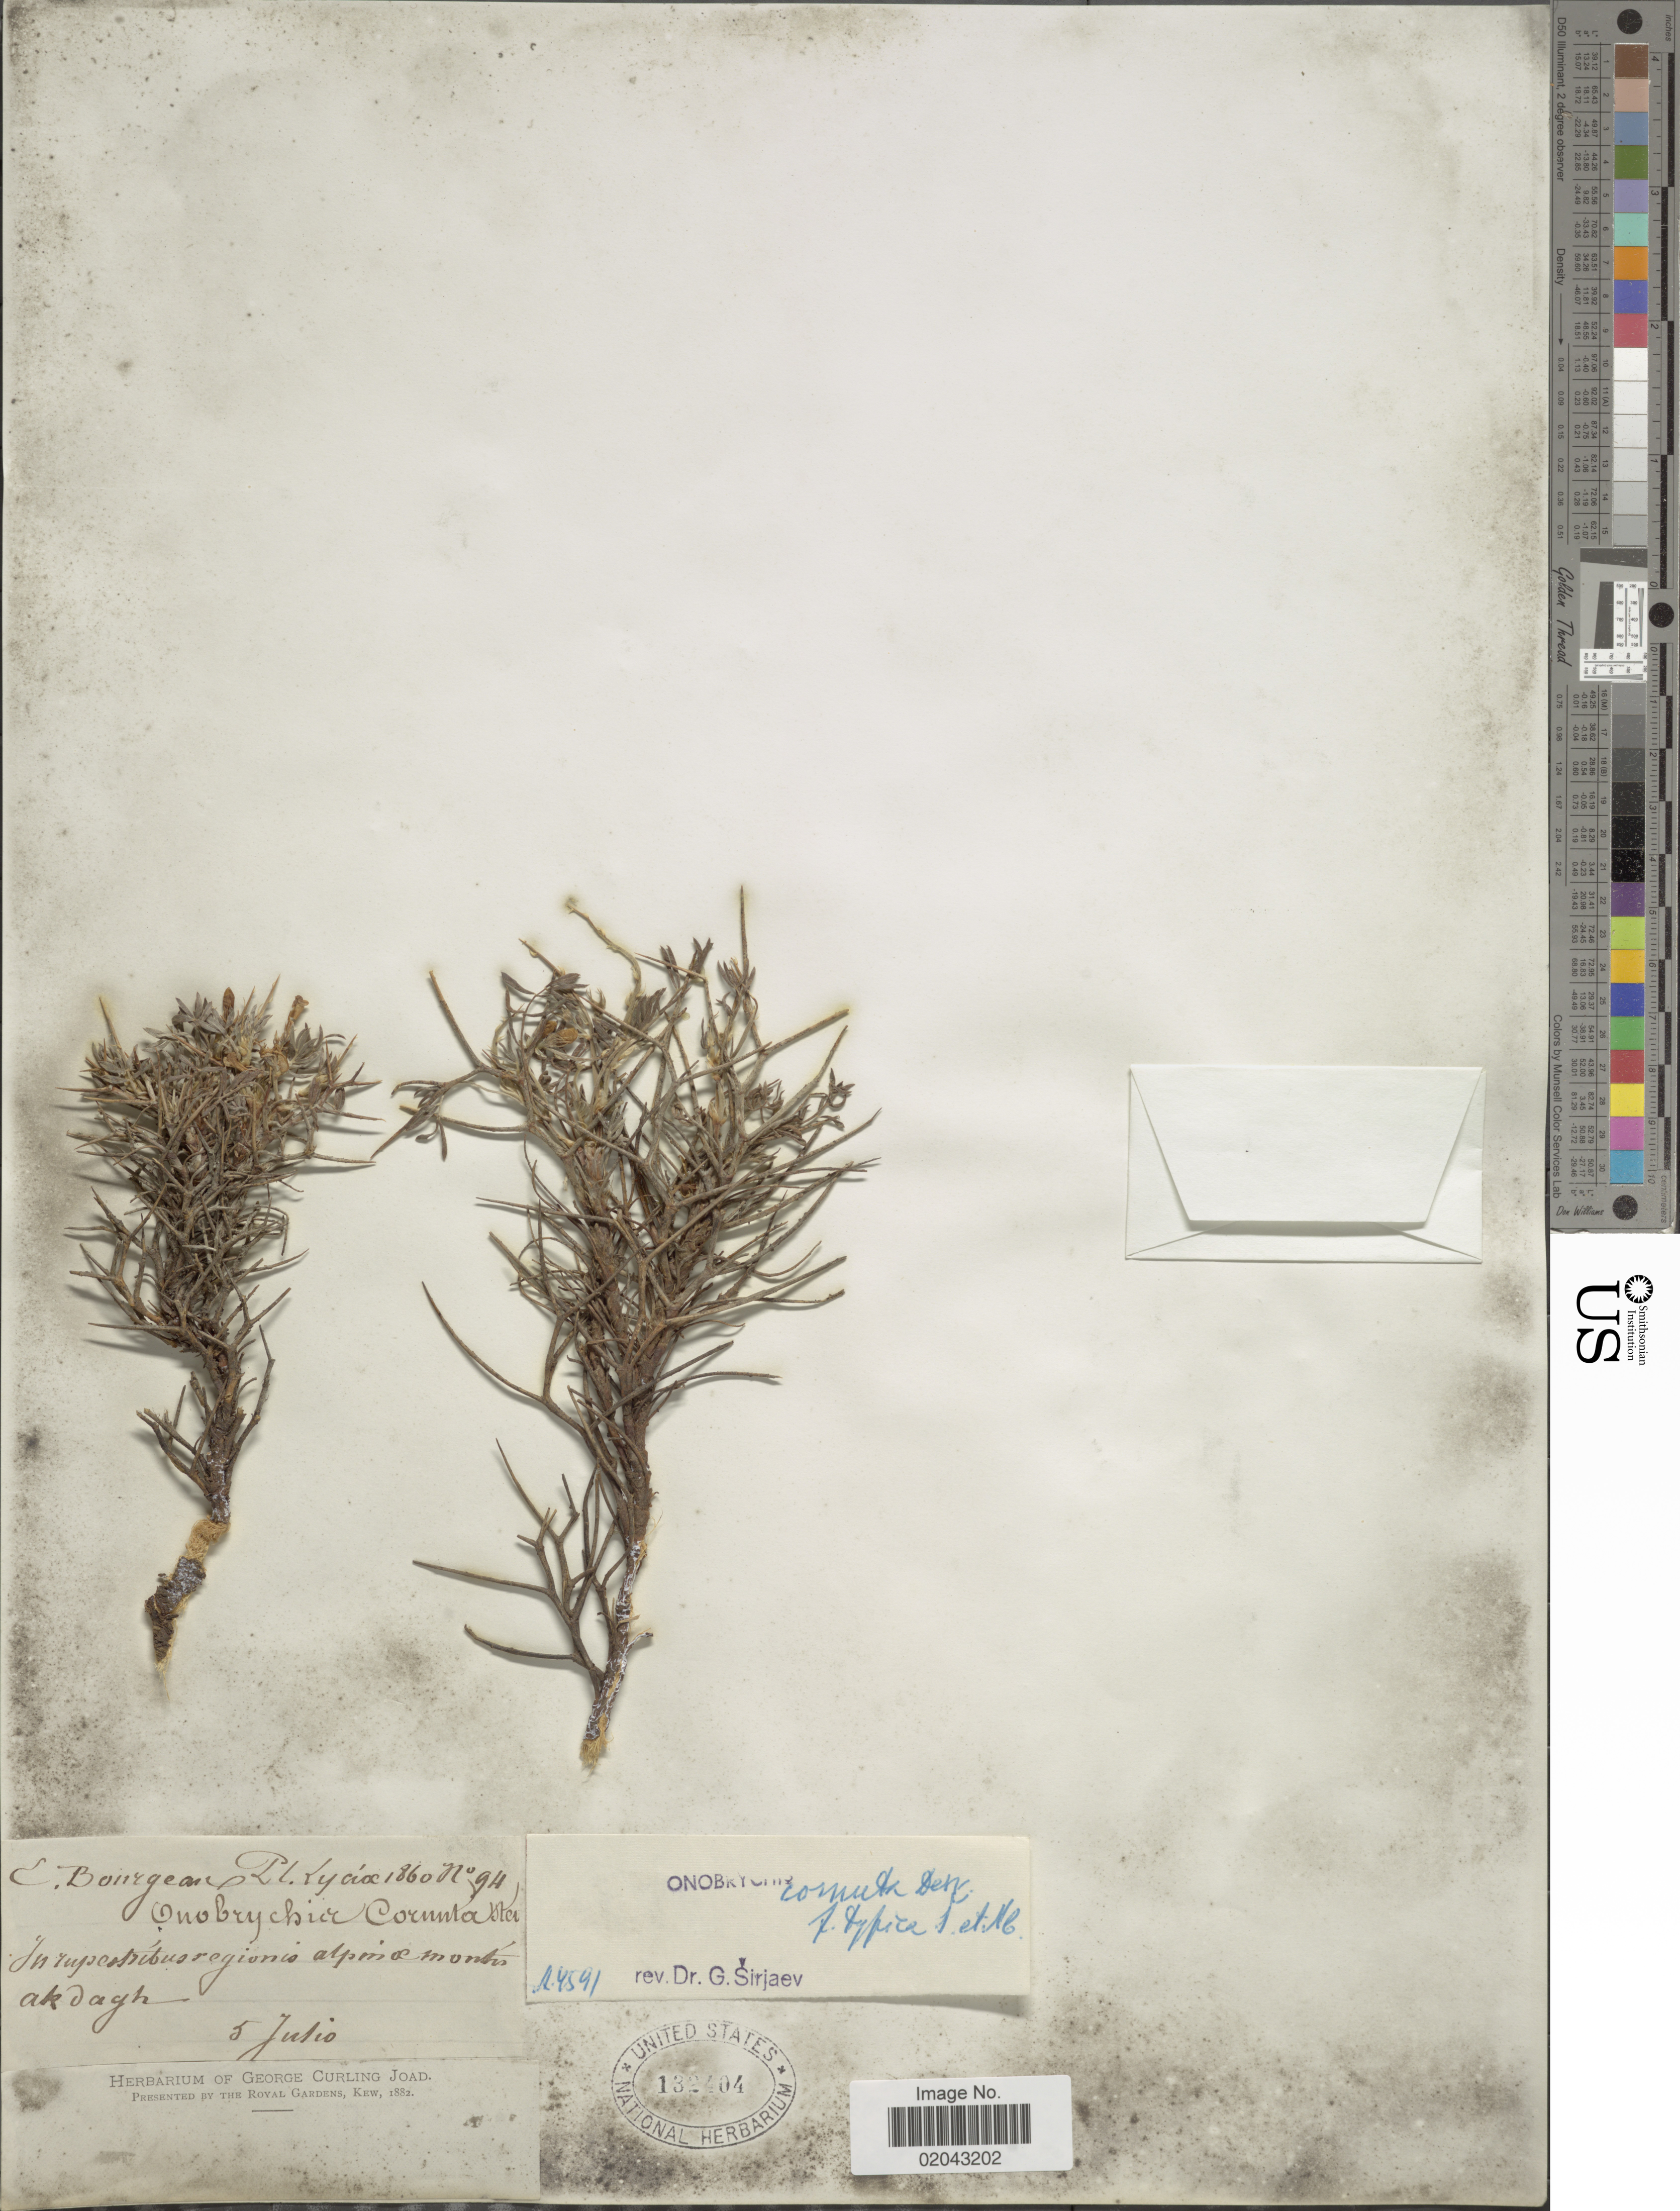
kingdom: Plantae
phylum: Tracheophyta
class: Magnoliopsida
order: Fabales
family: Fabaceae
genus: Onobrychis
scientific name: Onobrychis cornuta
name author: (L.) Desv.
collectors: E. Bourgeau & Collector illegible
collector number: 94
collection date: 1860-07-05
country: Armenia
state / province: Tavush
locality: In rupestribus regionis alpinae montis Ardagh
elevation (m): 1560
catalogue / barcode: US 132404